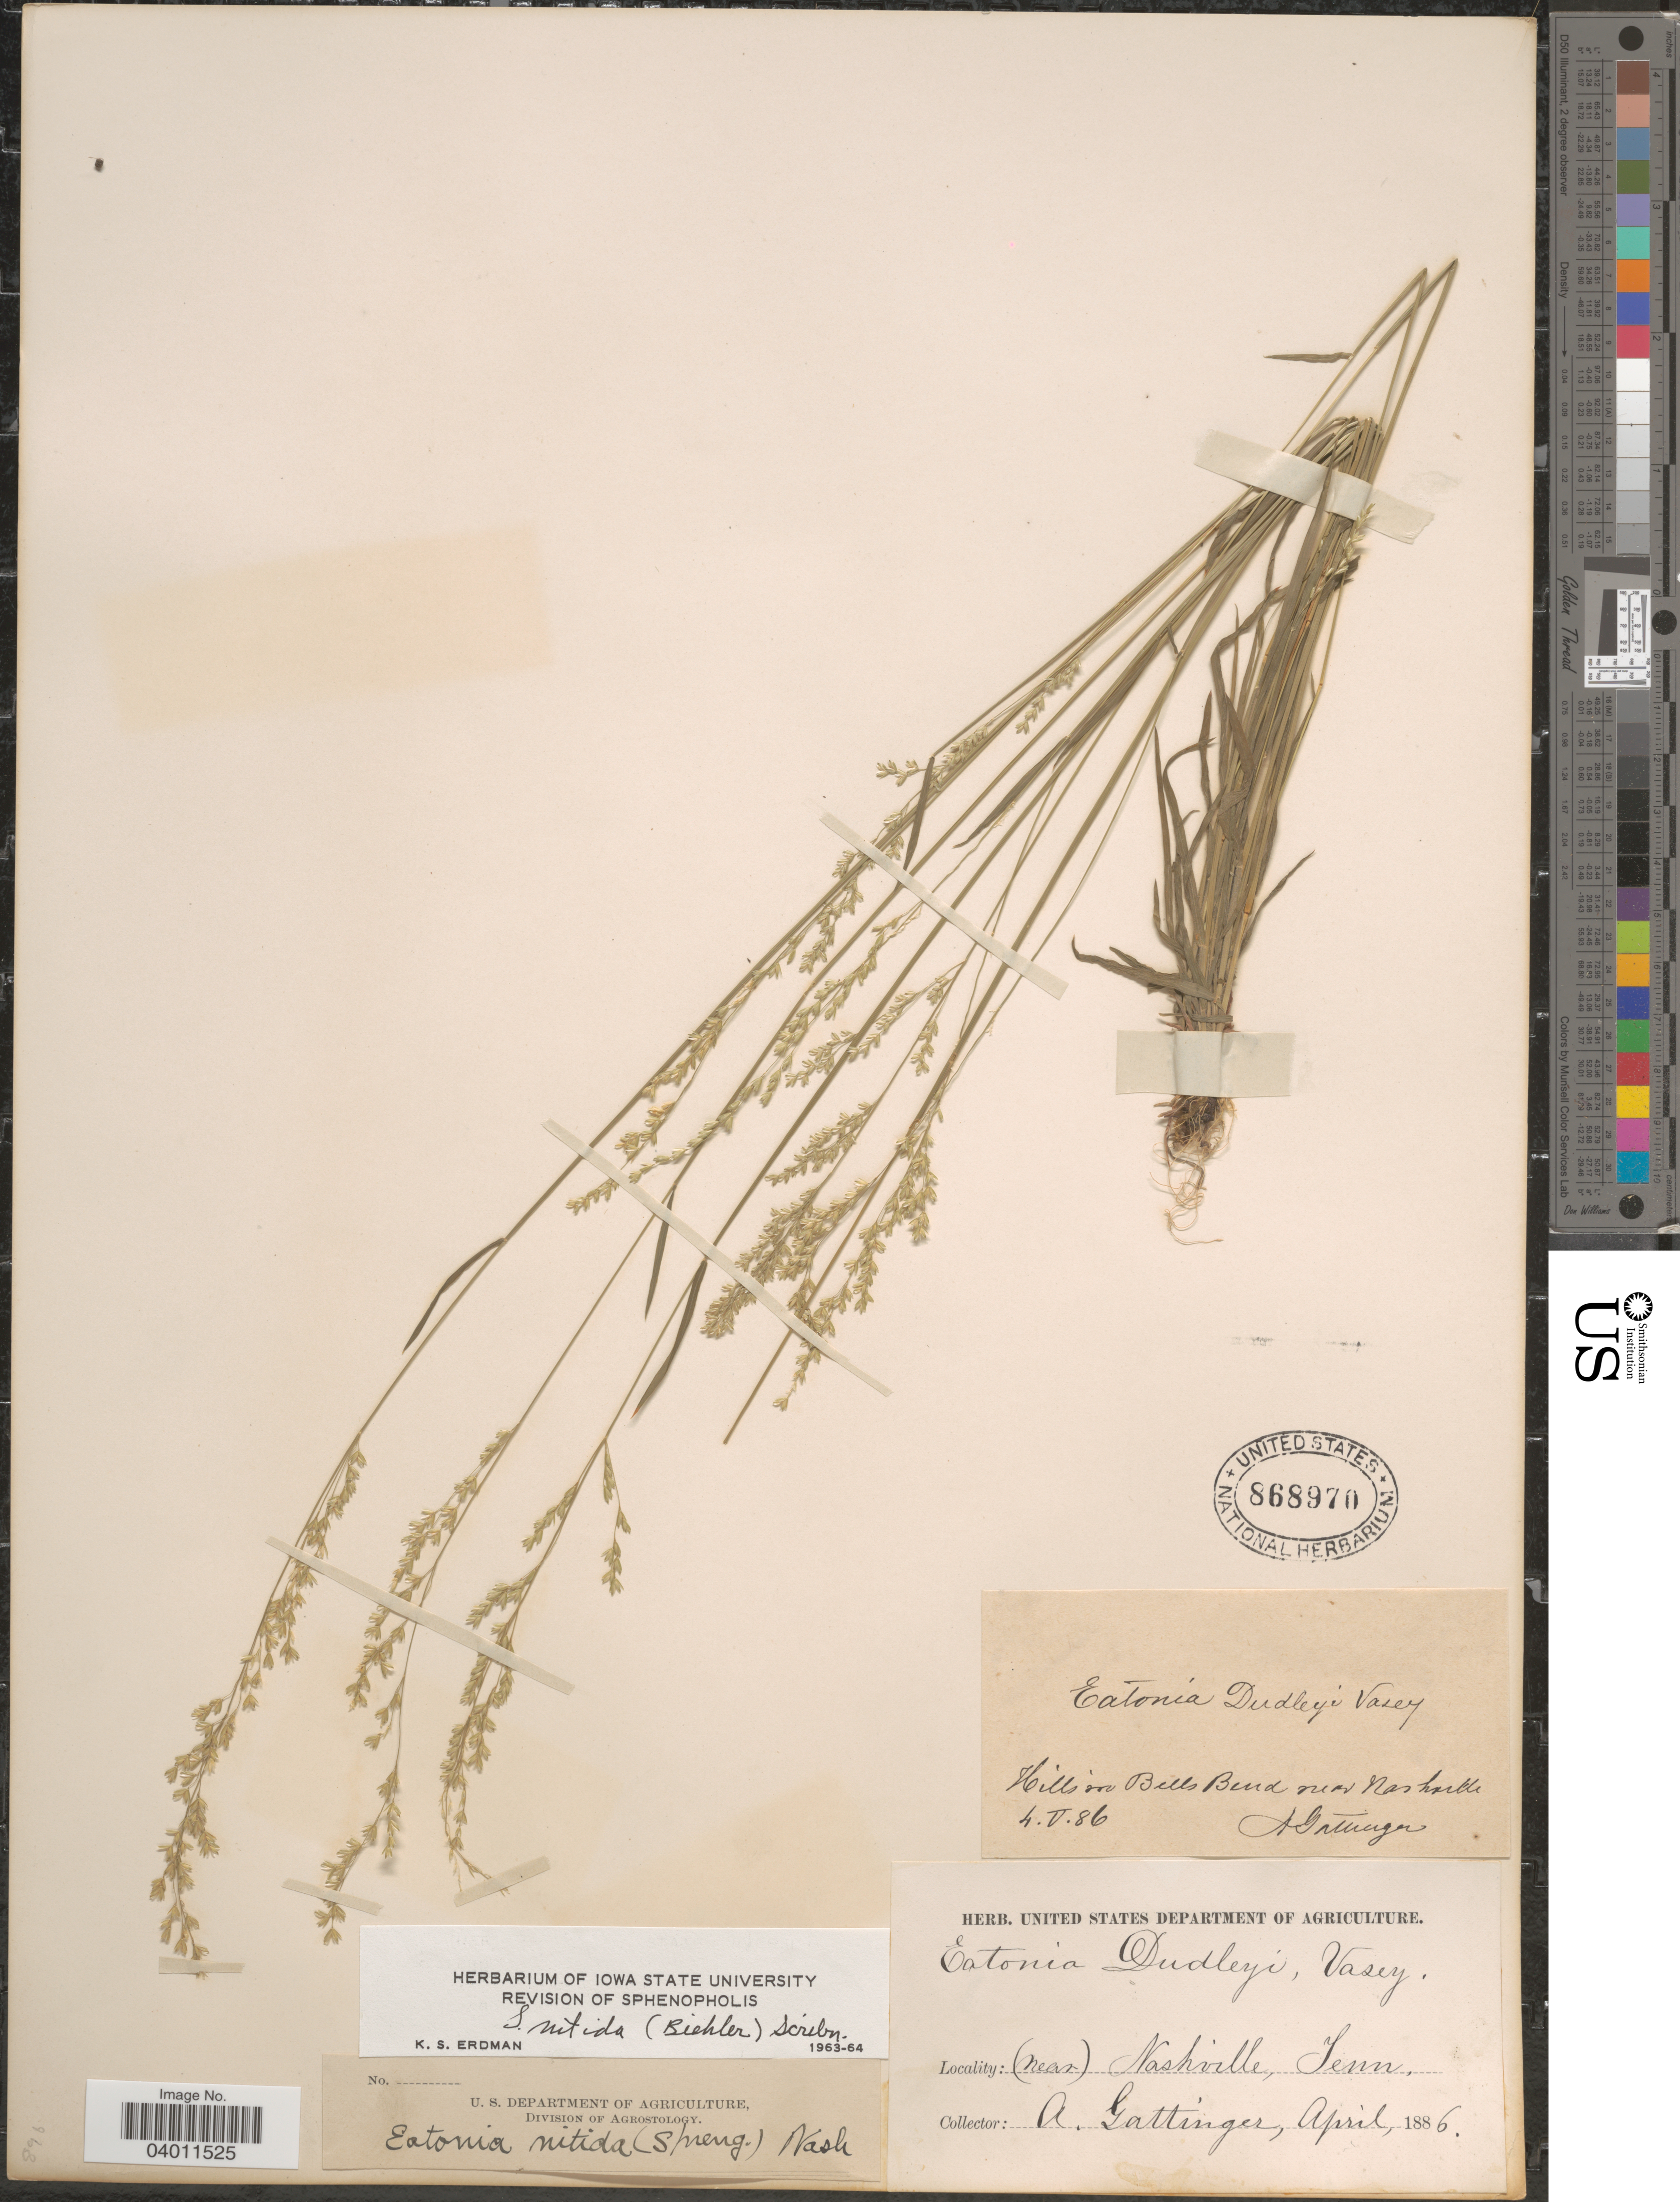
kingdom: Plantae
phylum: Tracheophyta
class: Liliopsida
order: Poales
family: Poaceae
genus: Sphenopholis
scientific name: Sphenopholis nitida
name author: (Biehler) Scribn.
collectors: A. Gattinger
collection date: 1886-05-04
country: United States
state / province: Tennessee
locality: Hills in Bills Bend near Nashville.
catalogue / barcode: US 868970